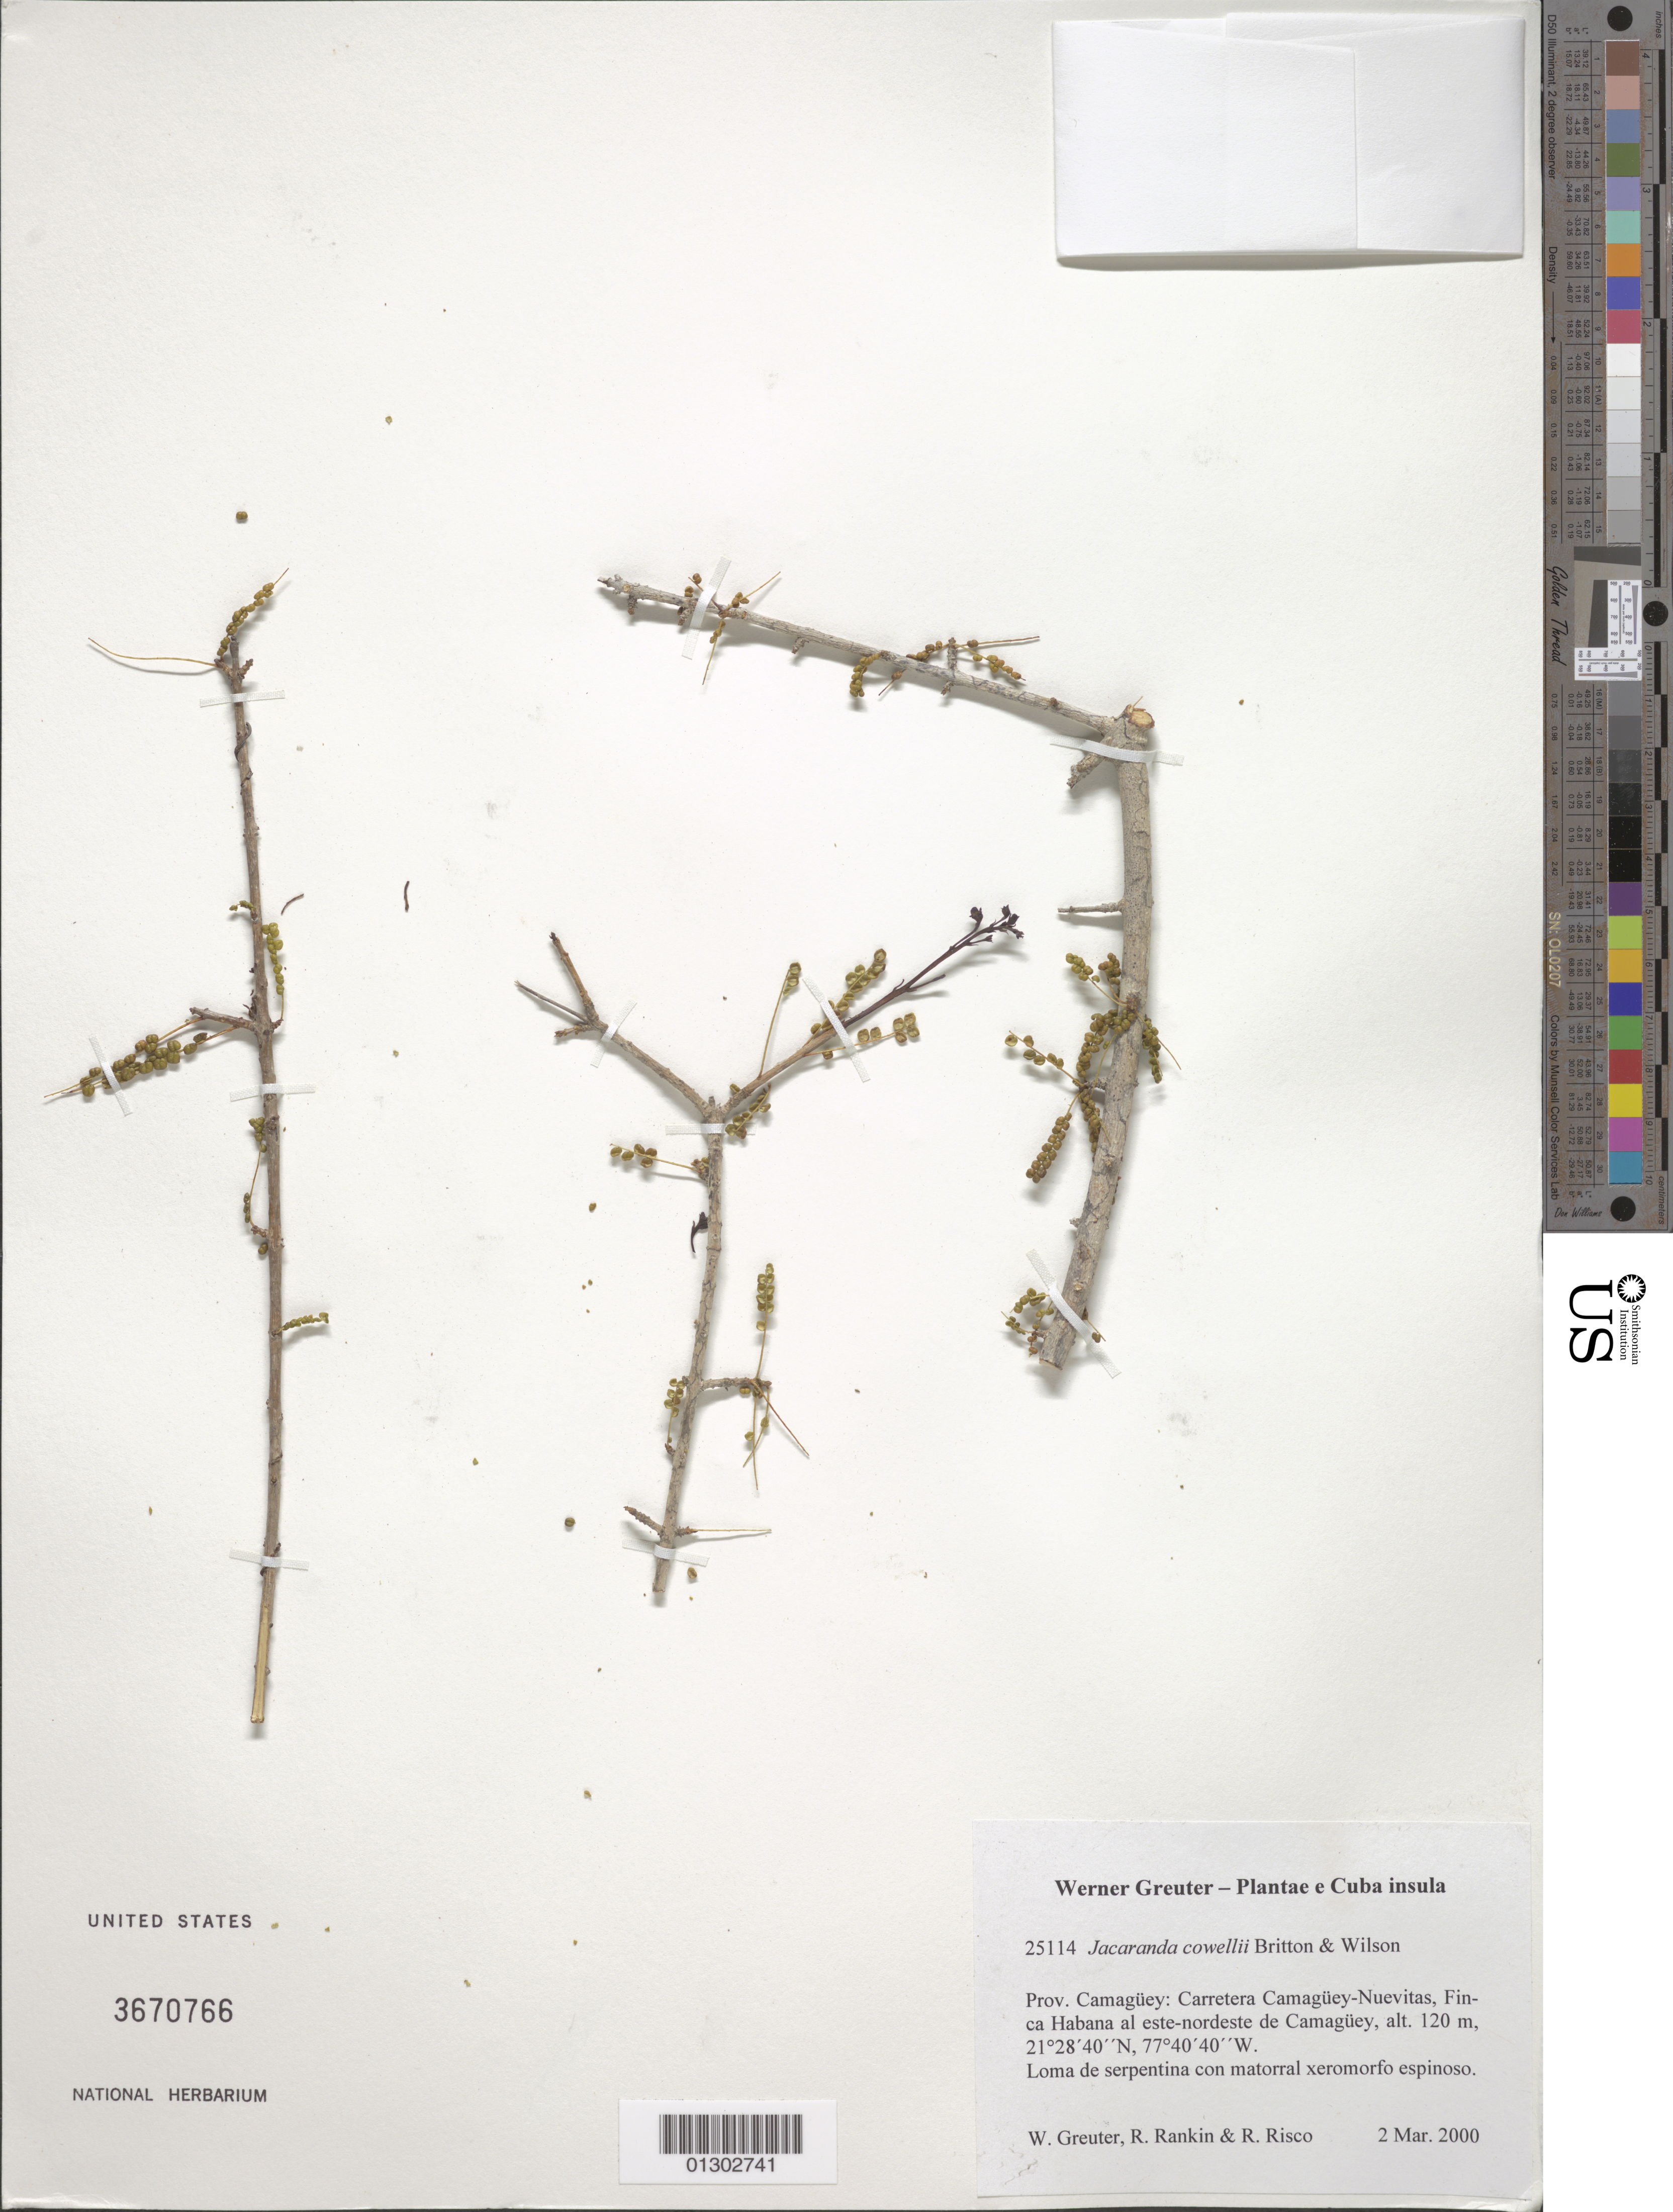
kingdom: Plantae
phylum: Tracheophyta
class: Magnoliopsida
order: Lamiales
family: Bignoniaceae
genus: Jacaranda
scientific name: Jacaranda cowellii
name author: Britton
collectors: W. R. Greuter, R. Rankin Rodriguez & R. Risco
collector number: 25114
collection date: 2000-03-02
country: Cuba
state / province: Camagüey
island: Cuba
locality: Carretera Camagüey-Nuevitas, Finca Habana al este-nordeste de Camagüey.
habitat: Loma de serpentina con matorral xeromorfo espinoso.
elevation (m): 120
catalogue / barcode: US 3670766